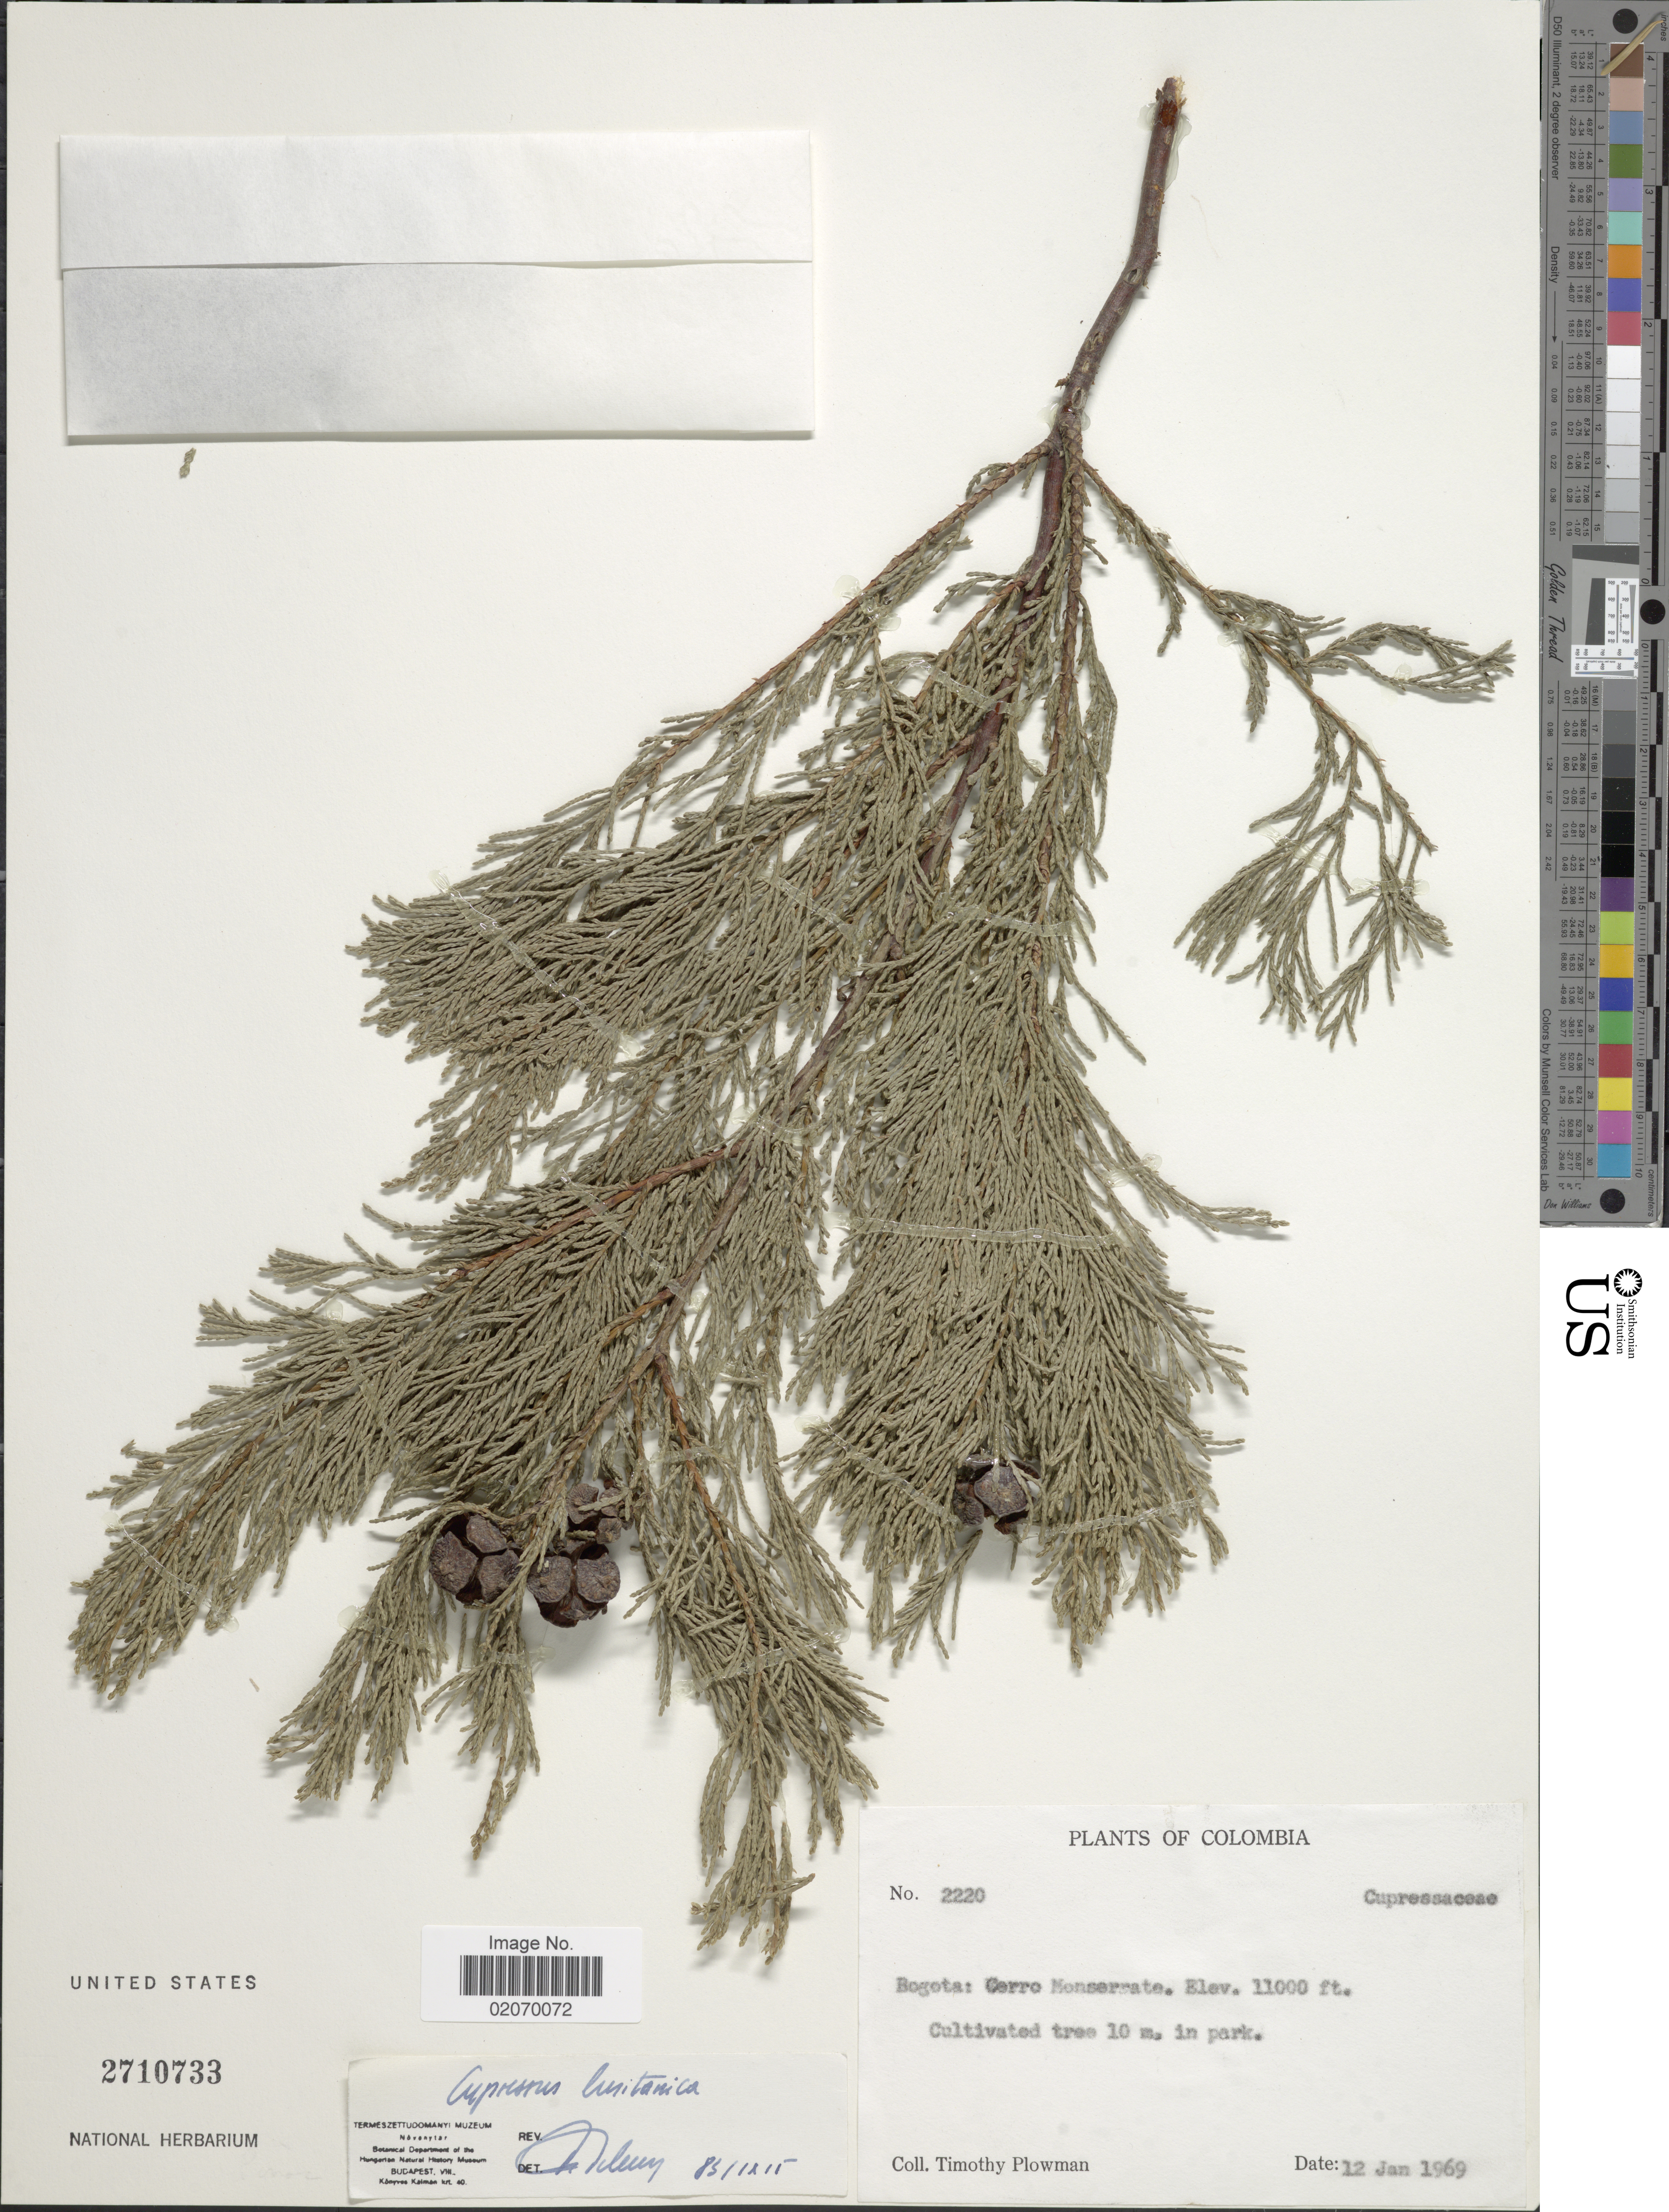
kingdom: Plantae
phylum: Tracheophyta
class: Pinopsida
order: Pinales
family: Cupressaceae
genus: Hesperocyparis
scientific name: Hesperocyparis lusitanica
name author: (Miller) Bartel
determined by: (US) Smithsonian Institution - National Museum of Natural History - Department of Botany (UNITED STATES)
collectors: T. Plowman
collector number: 2220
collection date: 1969-01-12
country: Colombia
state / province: Bogota D.C.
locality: Bogota: Cerro Monserrate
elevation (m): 3353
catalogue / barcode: US 2710733